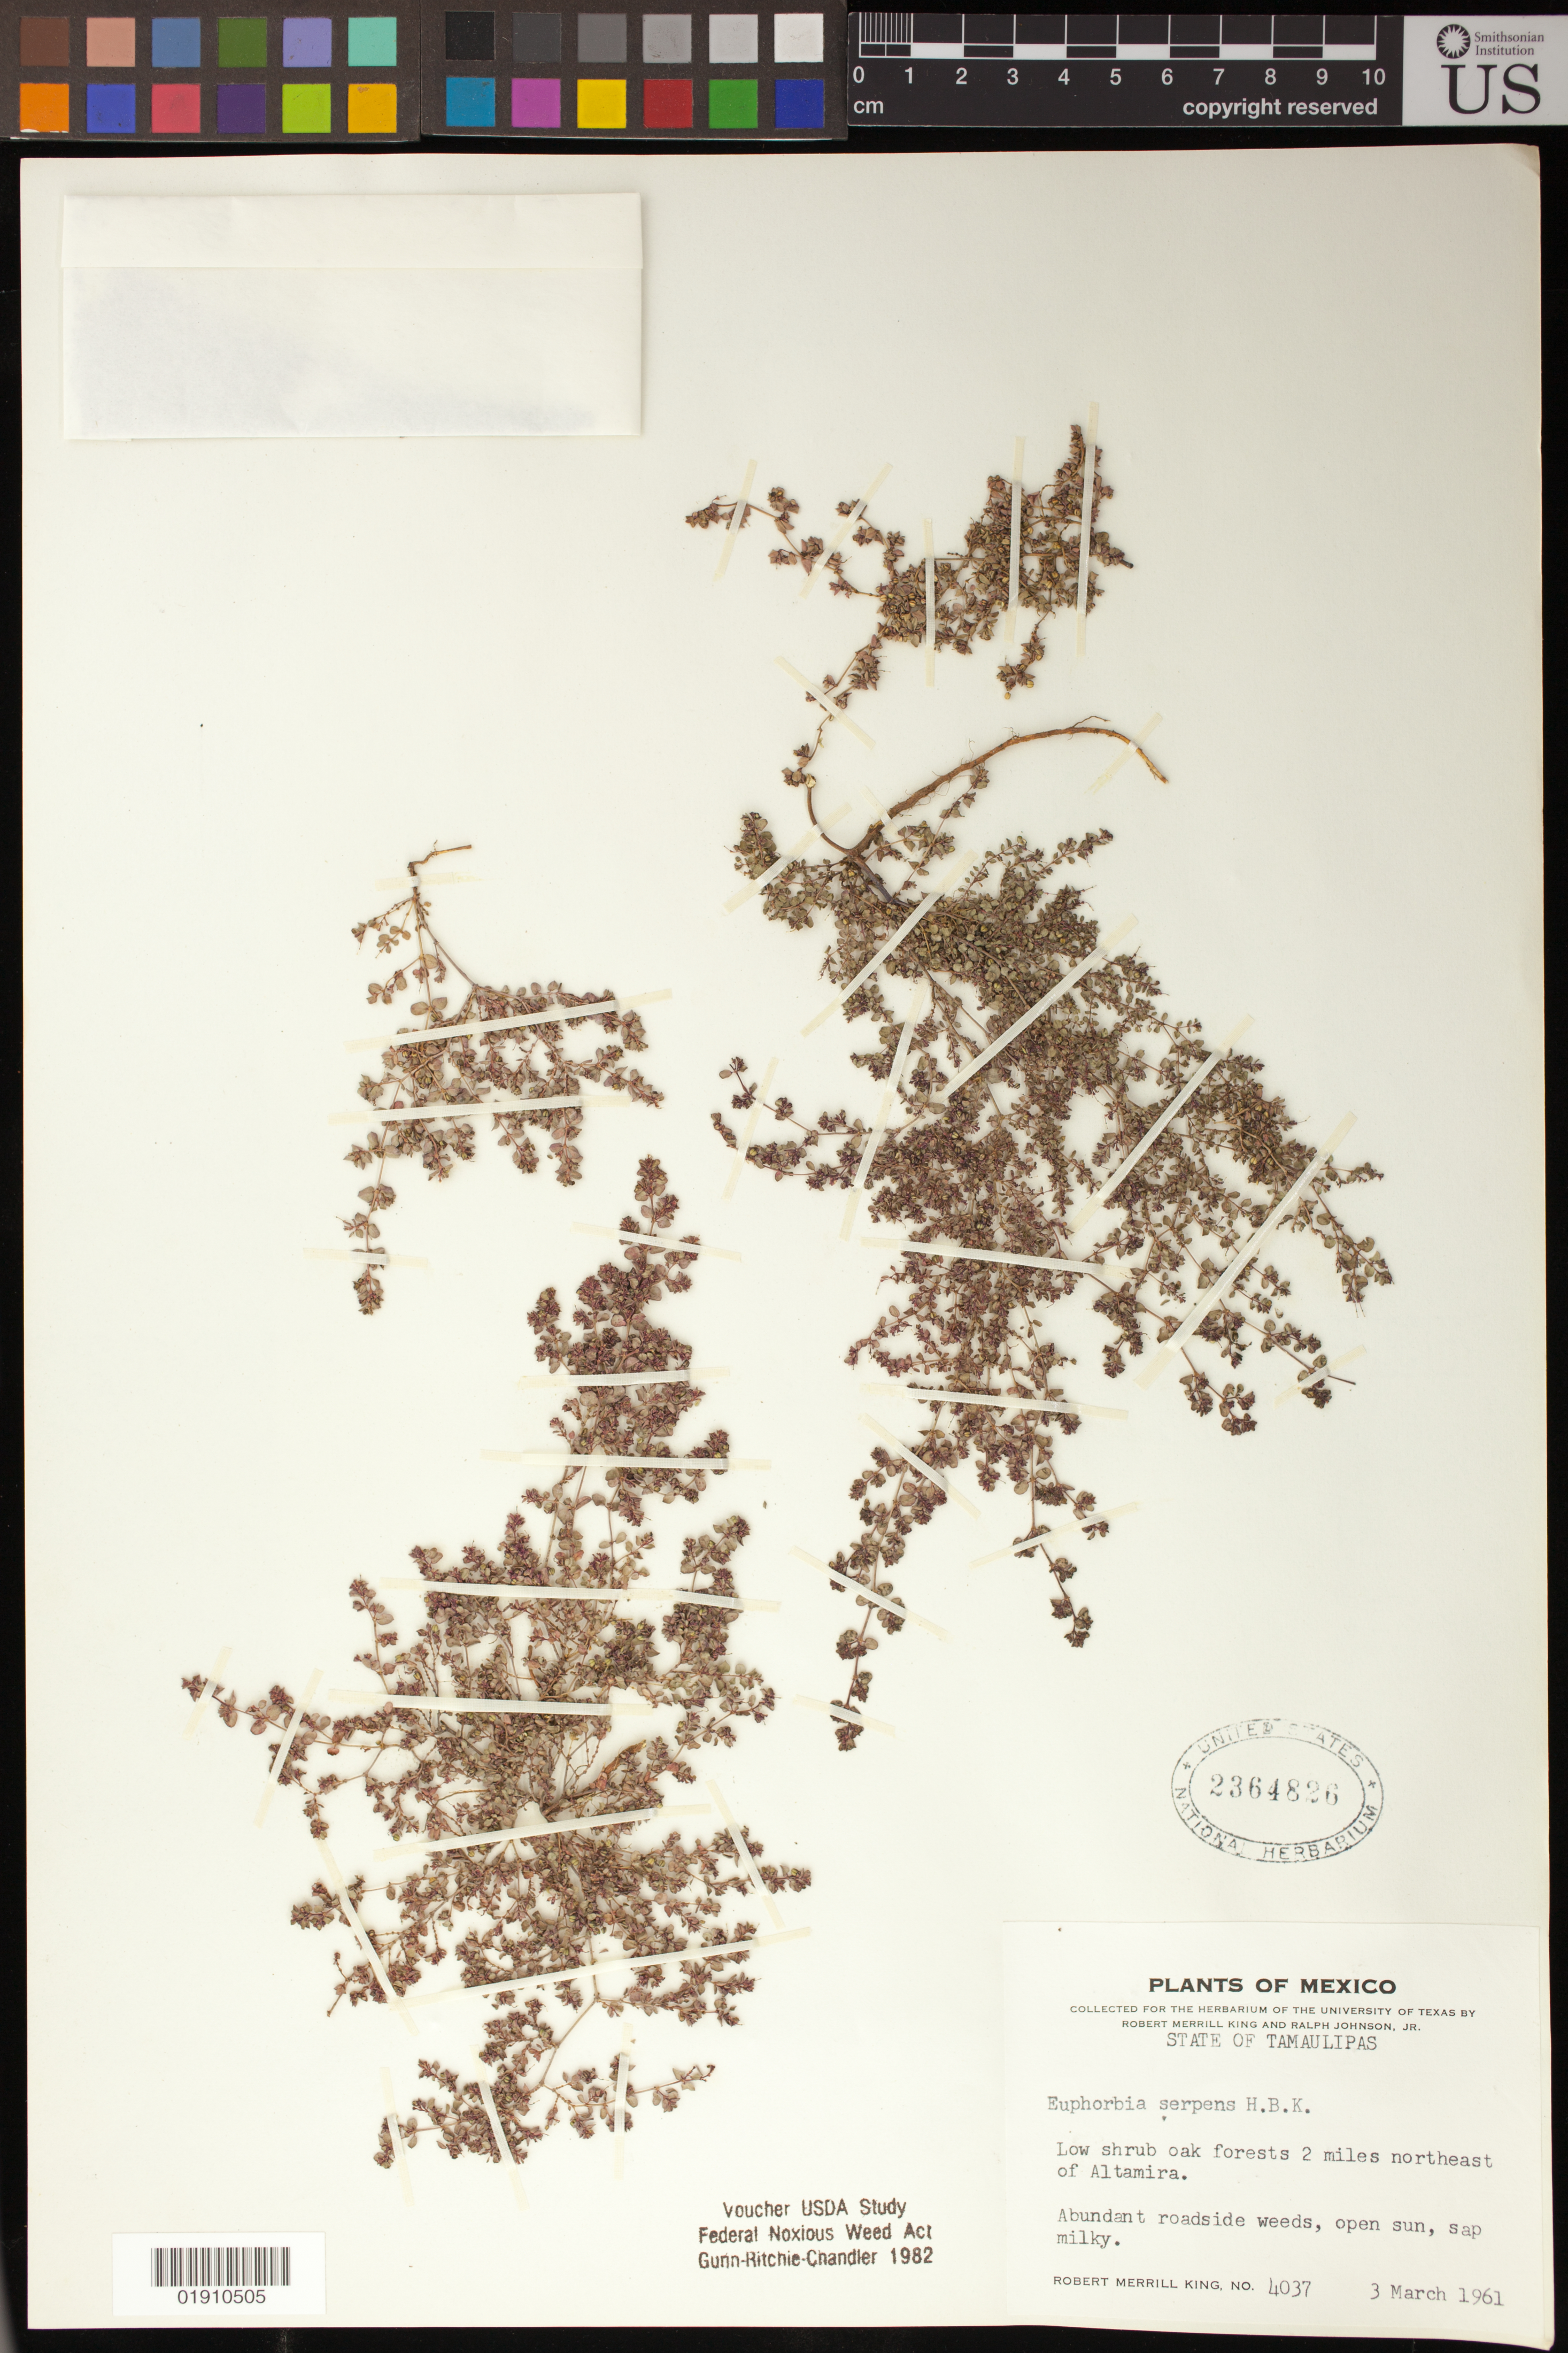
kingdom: Plantae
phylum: Tracheophyta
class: Magnoliopsida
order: Malpighiales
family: Euphorbiaceae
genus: Euphorbia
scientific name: Euphorbia serpens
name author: Kunth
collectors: R. M. King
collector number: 4037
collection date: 1961-03-03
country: Mexico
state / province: Tamaulipas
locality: Low shrub oak forests 2 miles northeast of Altamira.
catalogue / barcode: US 2364826